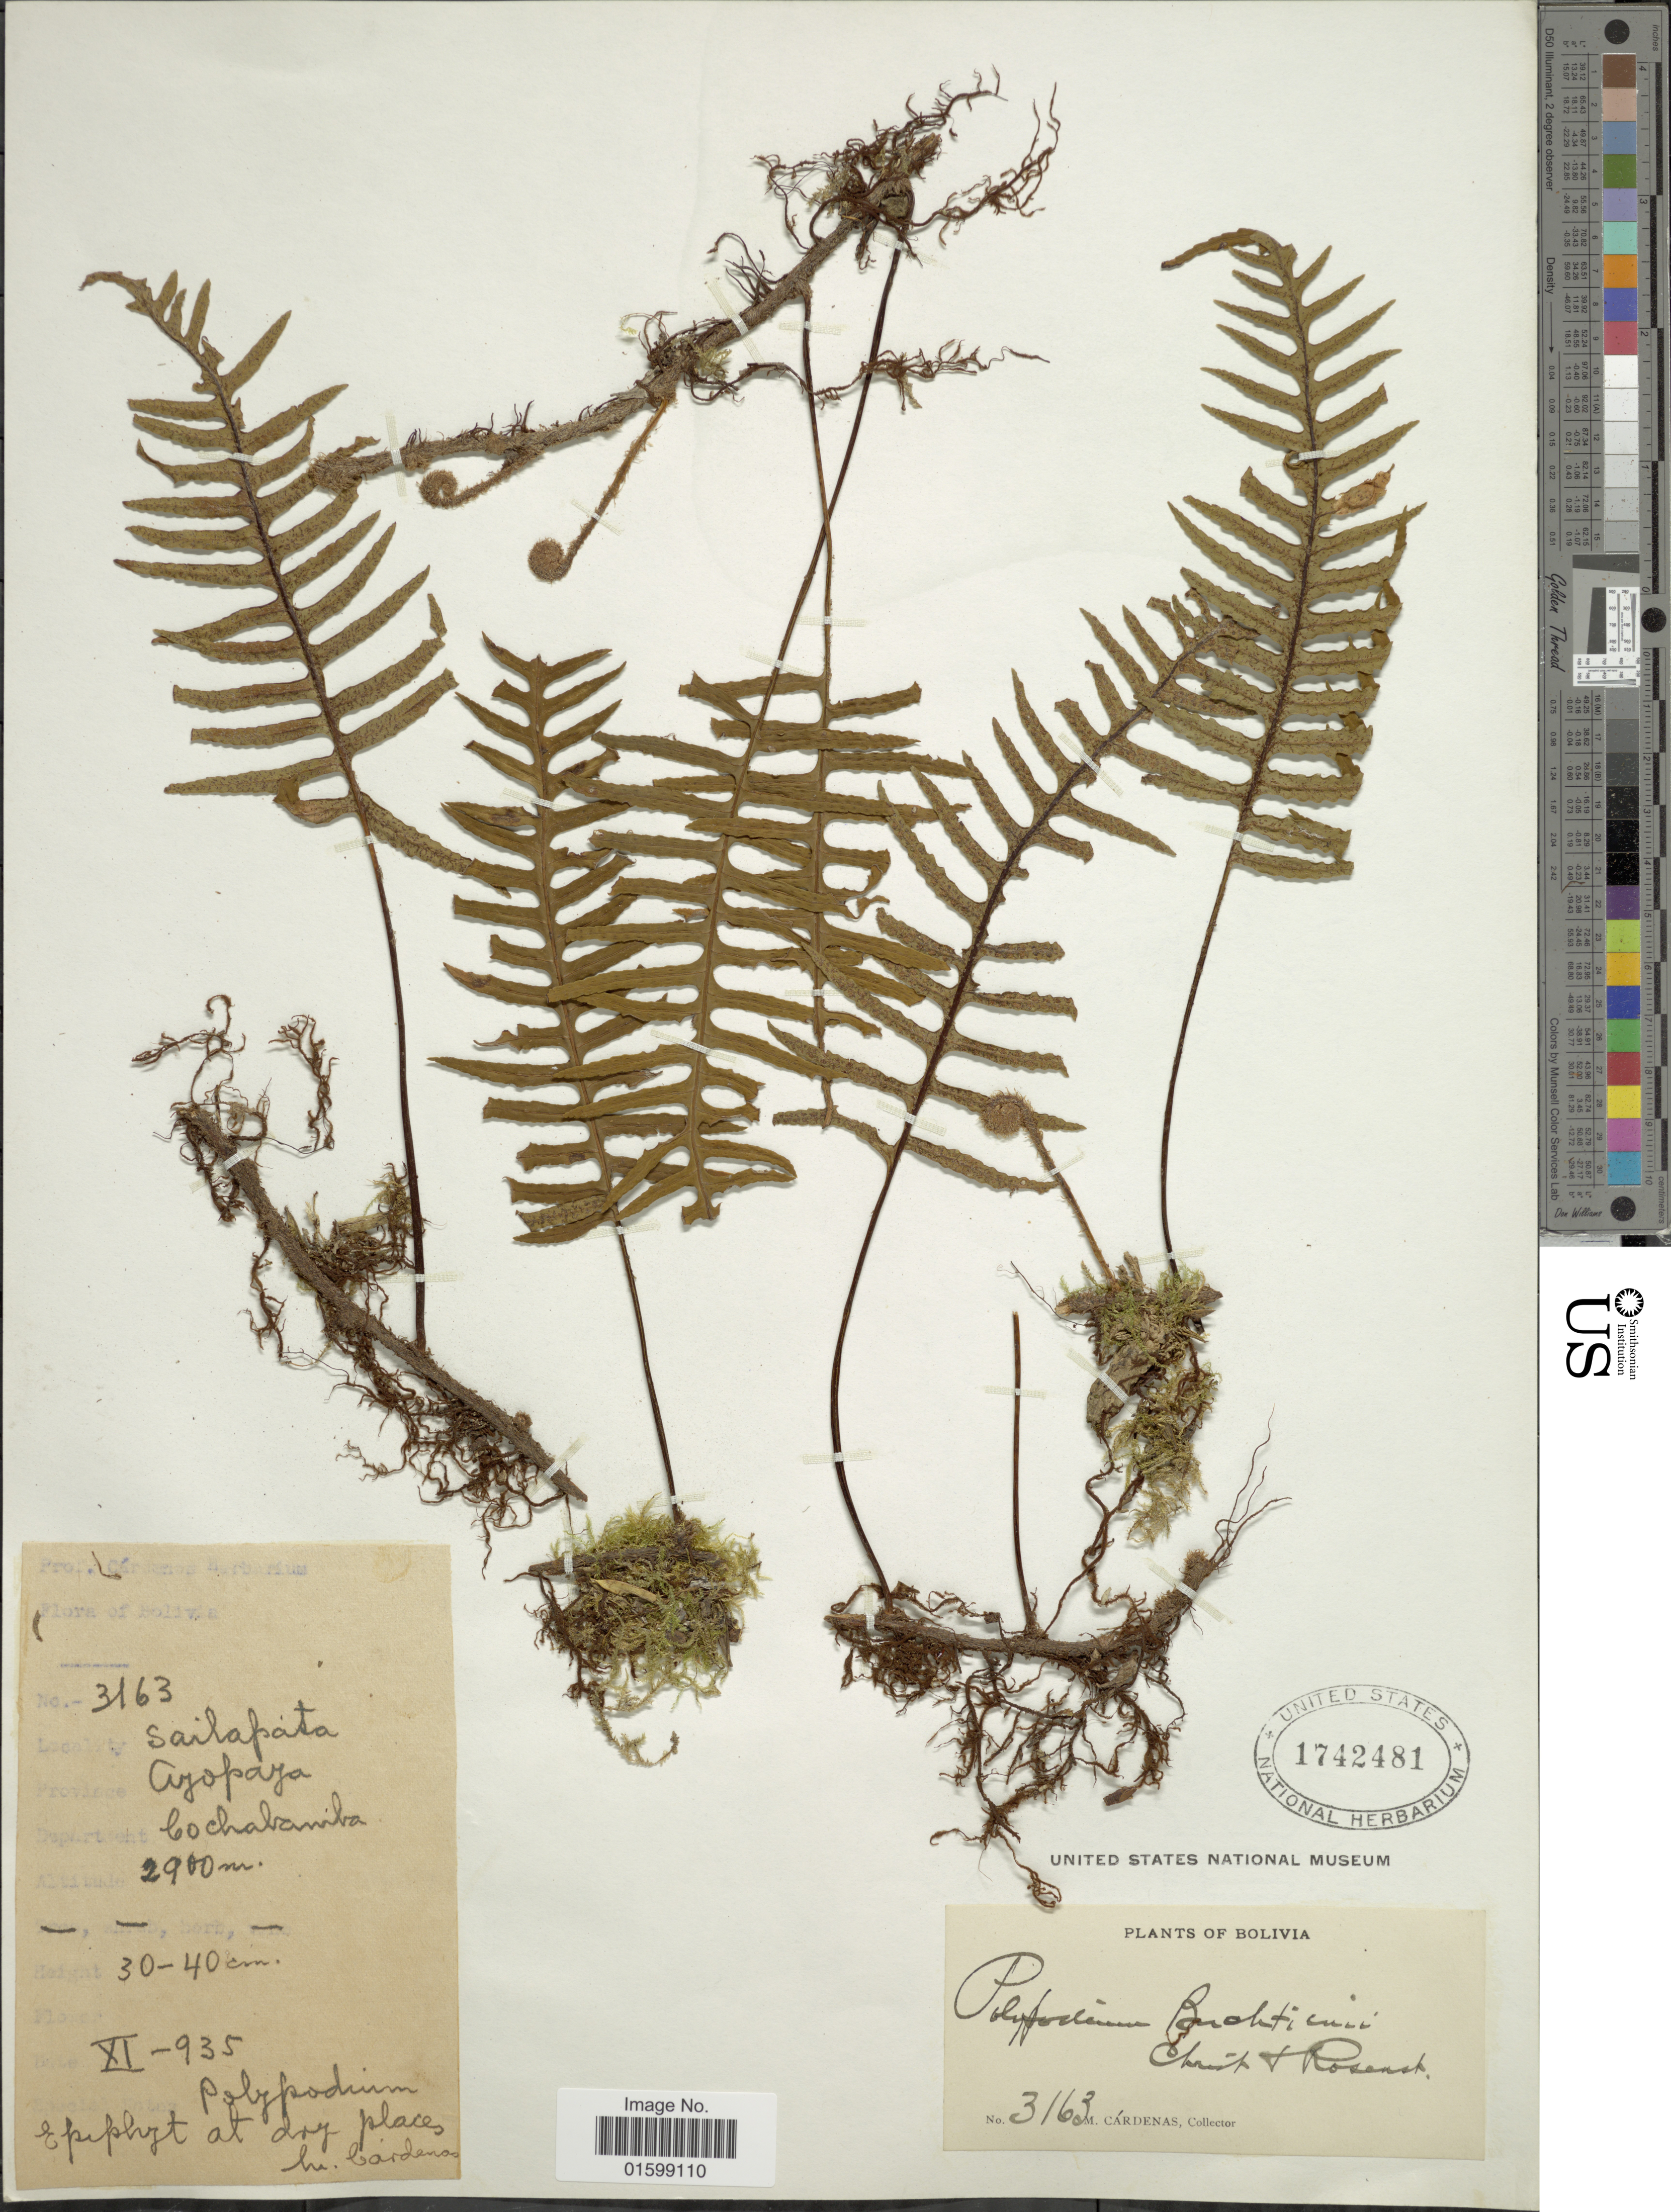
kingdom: Plantae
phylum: Tracheophyta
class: Polypodiopsida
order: Polypodiales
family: Polypodiaceae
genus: Pleopeltis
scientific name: Pleopeltis buchtienii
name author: (Christ & Rosenst.) A.R. Sm.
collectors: M. Cárdenas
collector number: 3163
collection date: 1935-11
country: Bolivia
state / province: Cochabamba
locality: Sailapata Aryopaja, at dry places, Cardenas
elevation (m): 2900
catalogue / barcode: US 1742481